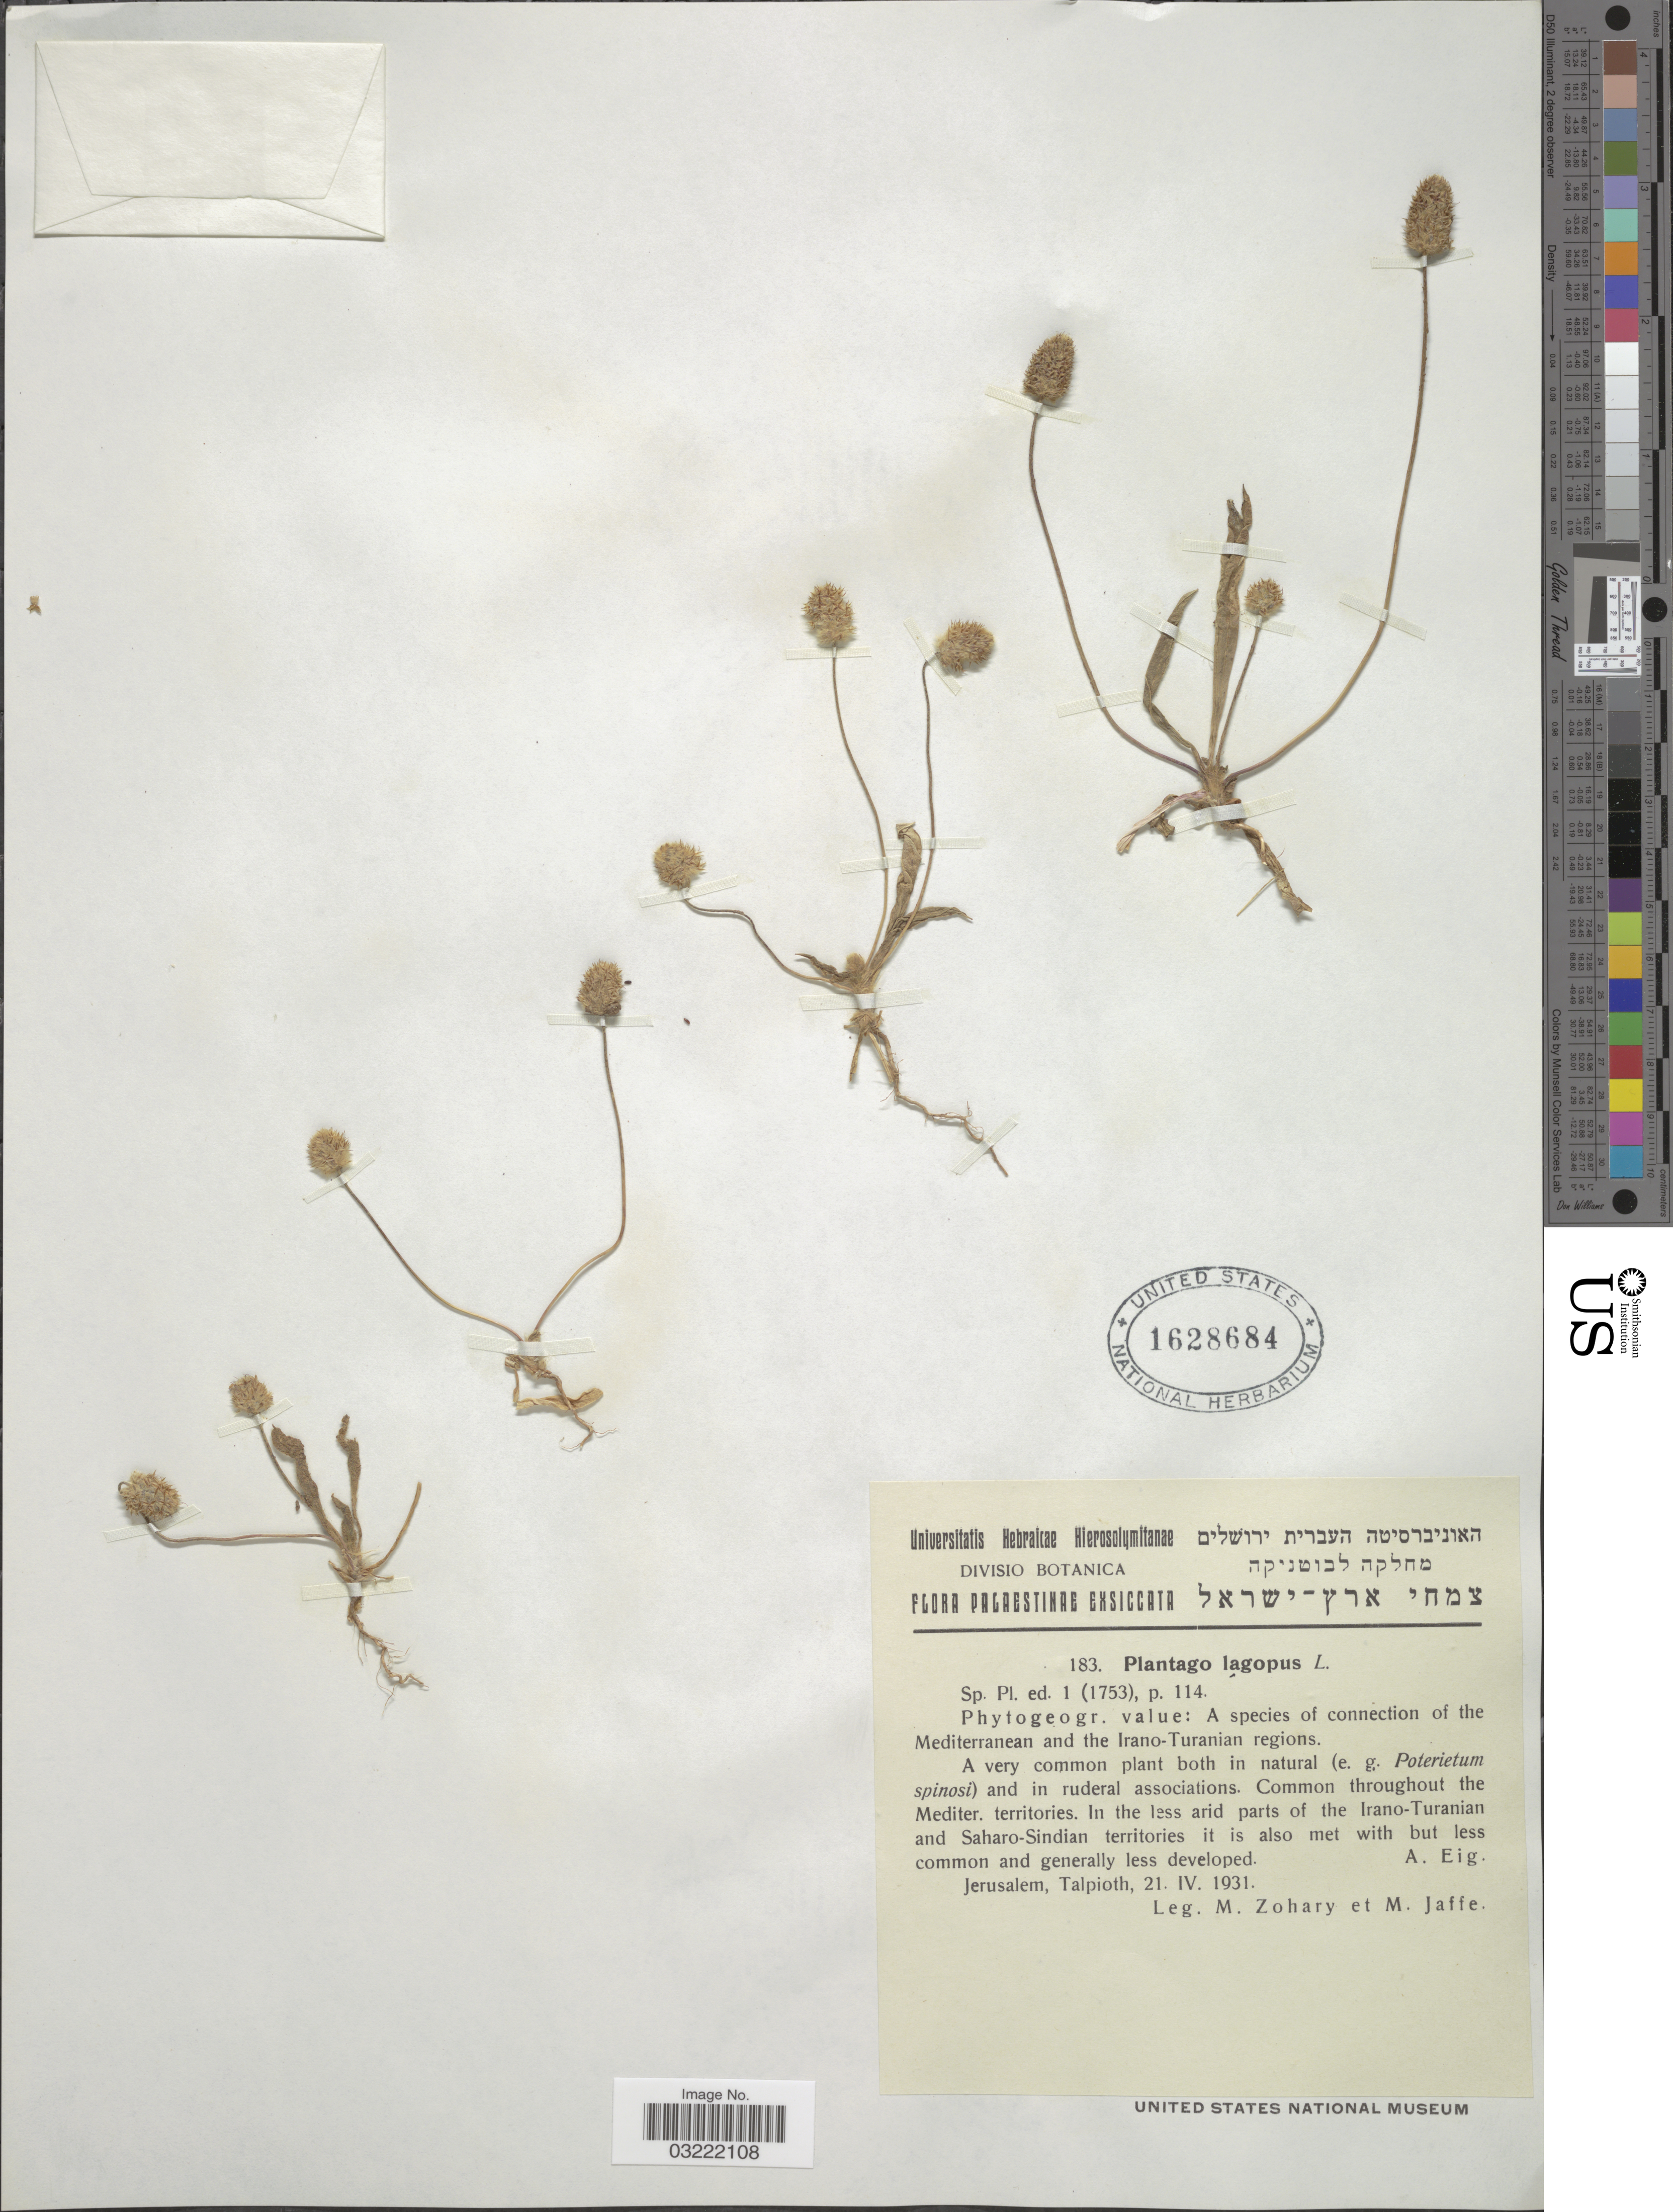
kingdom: Plantae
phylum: Tracheophyta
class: Magnoliopsida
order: Lamiales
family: Plantaginaceae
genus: Plantago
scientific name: Plantago lagopus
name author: L.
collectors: M. Zohary & M. Jaffe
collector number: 183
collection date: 1931-04-21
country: Israel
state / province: Jerusalem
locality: Palaestinae. Throughout the Medit. territories. In the less arid parts of the Irano-Turanian and Saharo-Sindian territories.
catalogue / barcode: US 1628684